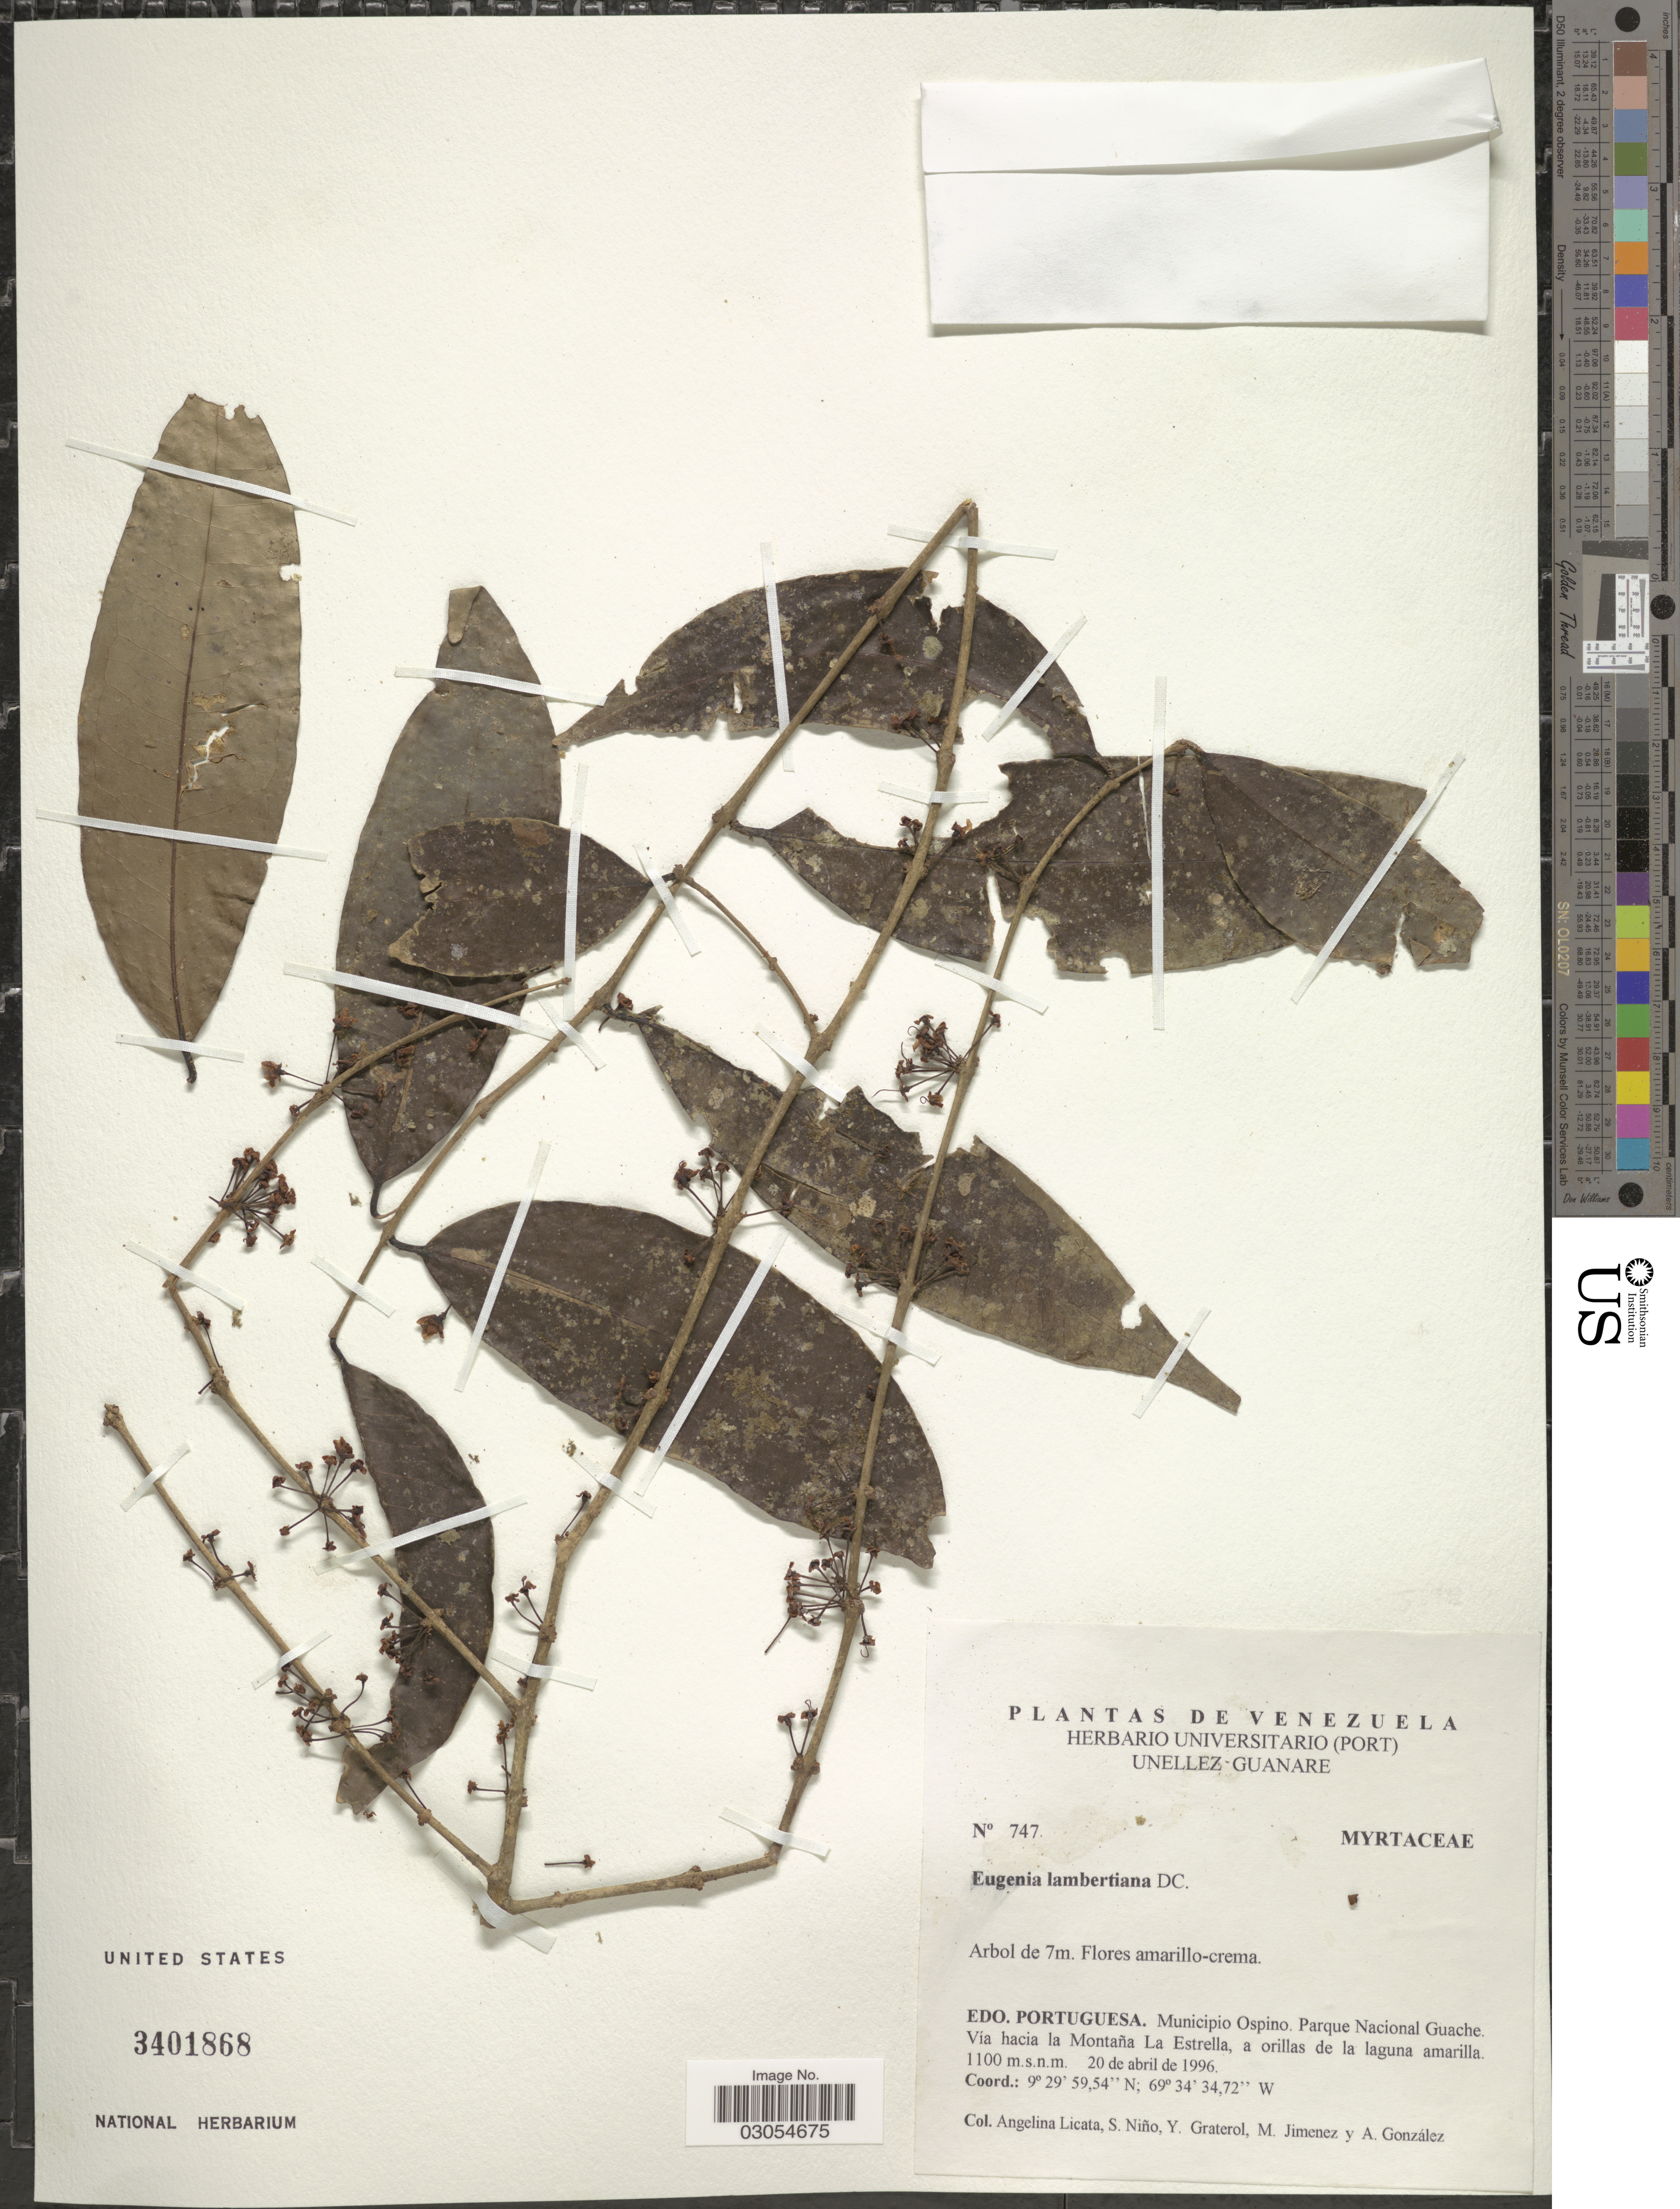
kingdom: Plantae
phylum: Tracheophyta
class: Magnoliopsida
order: Myrtales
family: Myrtaceae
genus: Eugenia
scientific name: Eugenia lambertiana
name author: DC.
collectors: A. Licata, S. M. Niño, Y. Graterol, M. Jimenez & A. C. González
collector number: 747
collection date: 1996-04-20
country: Venezuela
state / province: Portuguesa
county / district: Ospino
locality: Parque Nacional Guache. Montaña La Estrella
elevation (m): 1100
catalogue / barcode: US 3401868